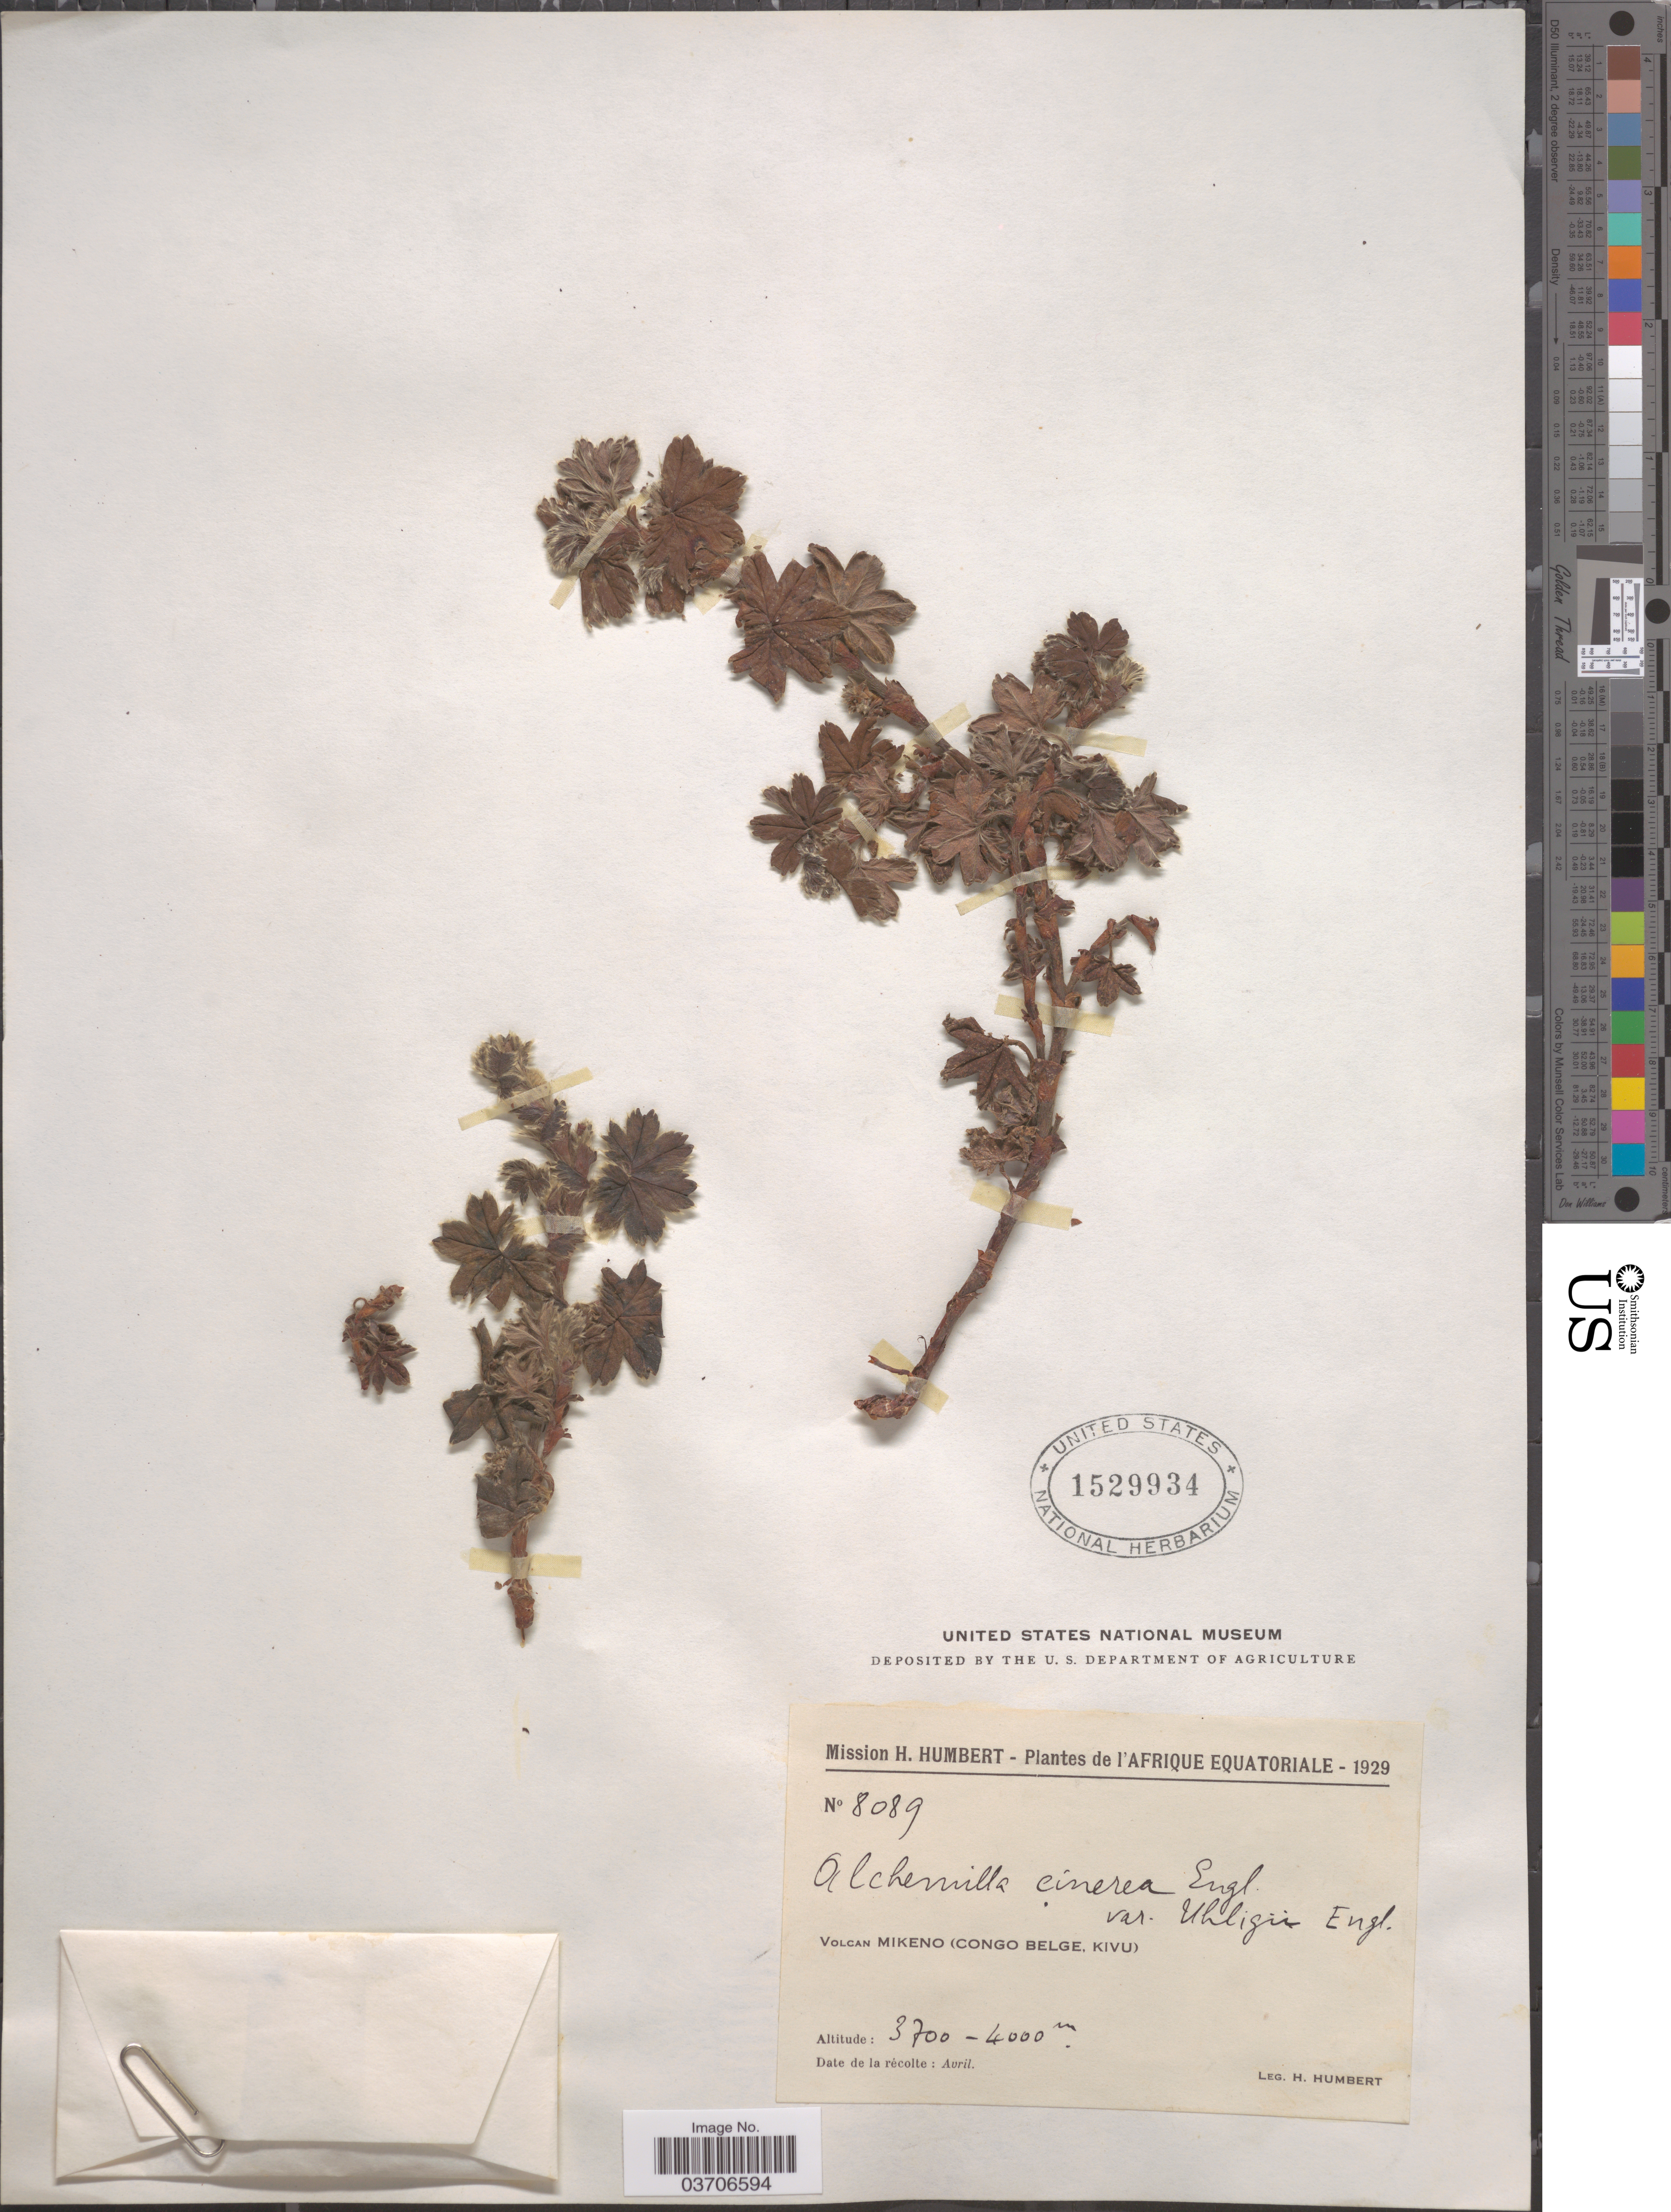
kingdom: Plantae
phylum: Tracheophyta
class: Magnoliopsida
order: Rosales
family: Rosaceae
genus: Alchemilla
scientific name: Alchemilla cinerea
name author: Engl.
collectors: H. Humbert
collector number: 8089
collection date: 1929-04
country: Congo, Democratic Republic of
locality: L'Afrique equatoriale. Volcan Mikeno (Congo Belge, Kivu).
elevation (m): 3700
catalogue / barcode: US 1529934